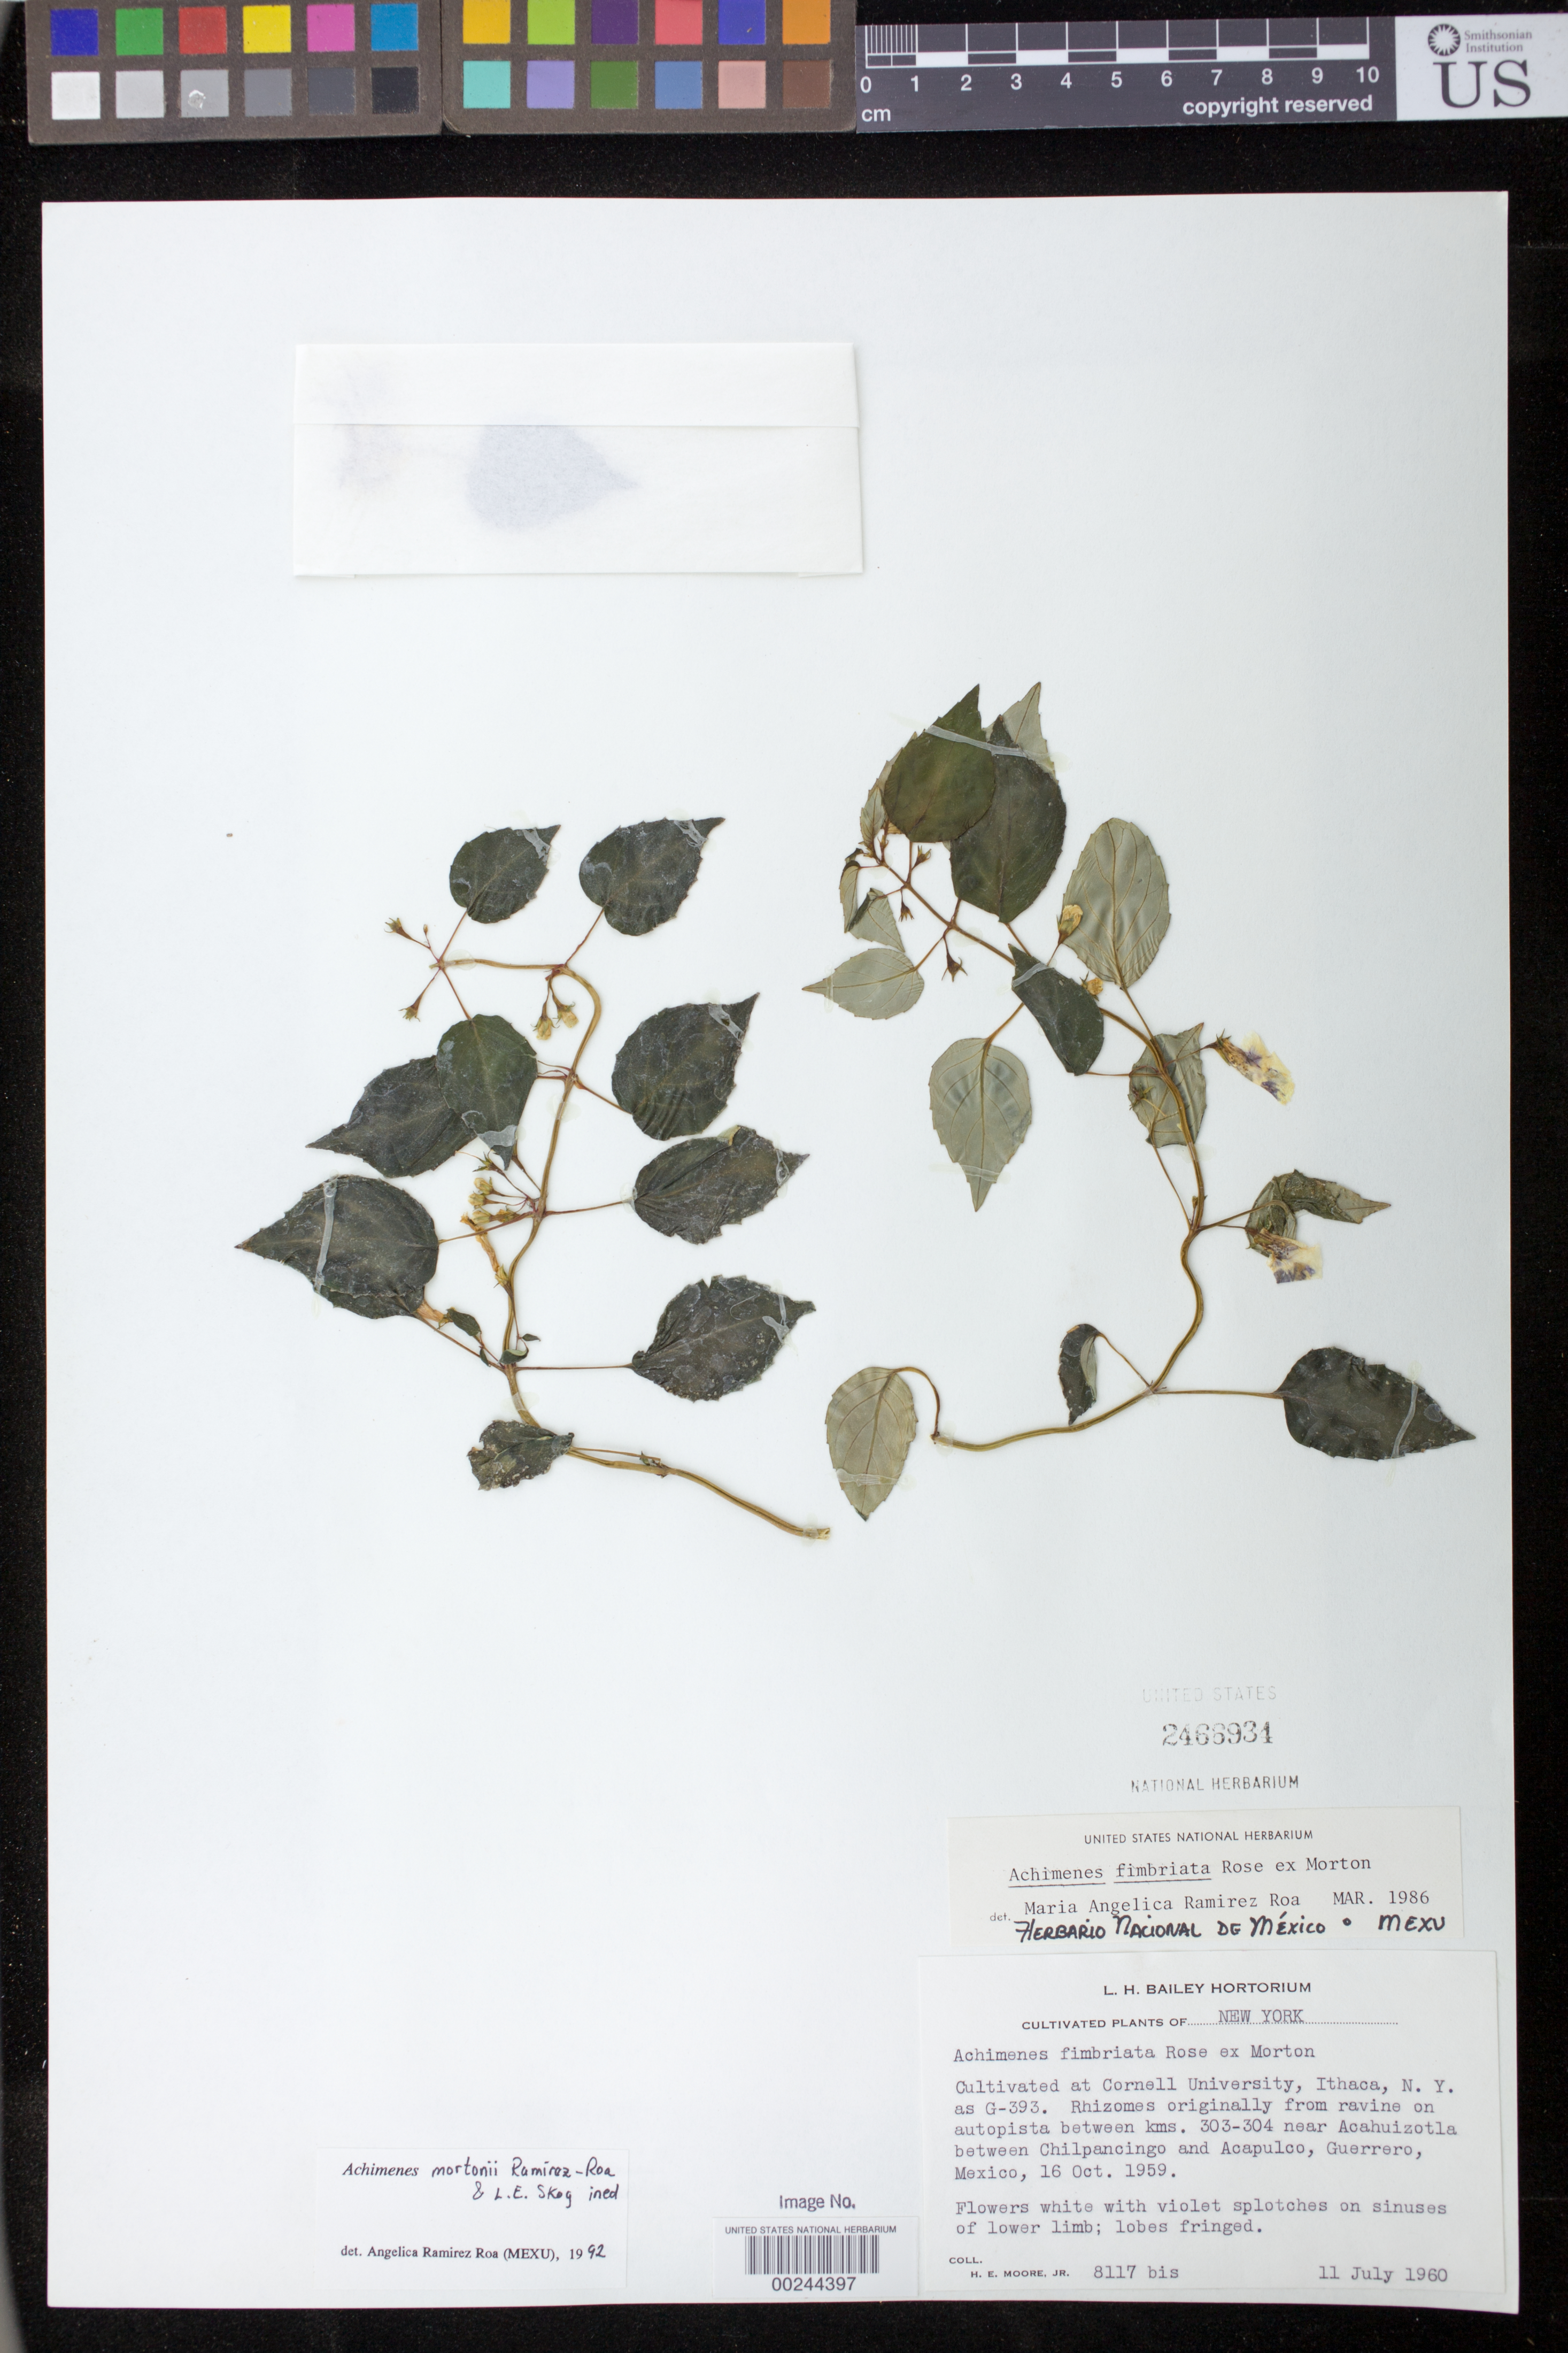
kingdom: Plantae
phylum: Tracheophyta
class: Magnoliopsida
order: Lamiales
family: Gesneriaceae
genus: Achimenes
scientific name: Achimenes fimbriata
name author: Rose ex C.V. Morton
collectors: H. E. Moore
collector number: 8117 bis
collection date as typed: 11 Jul 1960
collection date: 1960-07-11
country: Mexico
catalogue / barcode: US 2466934